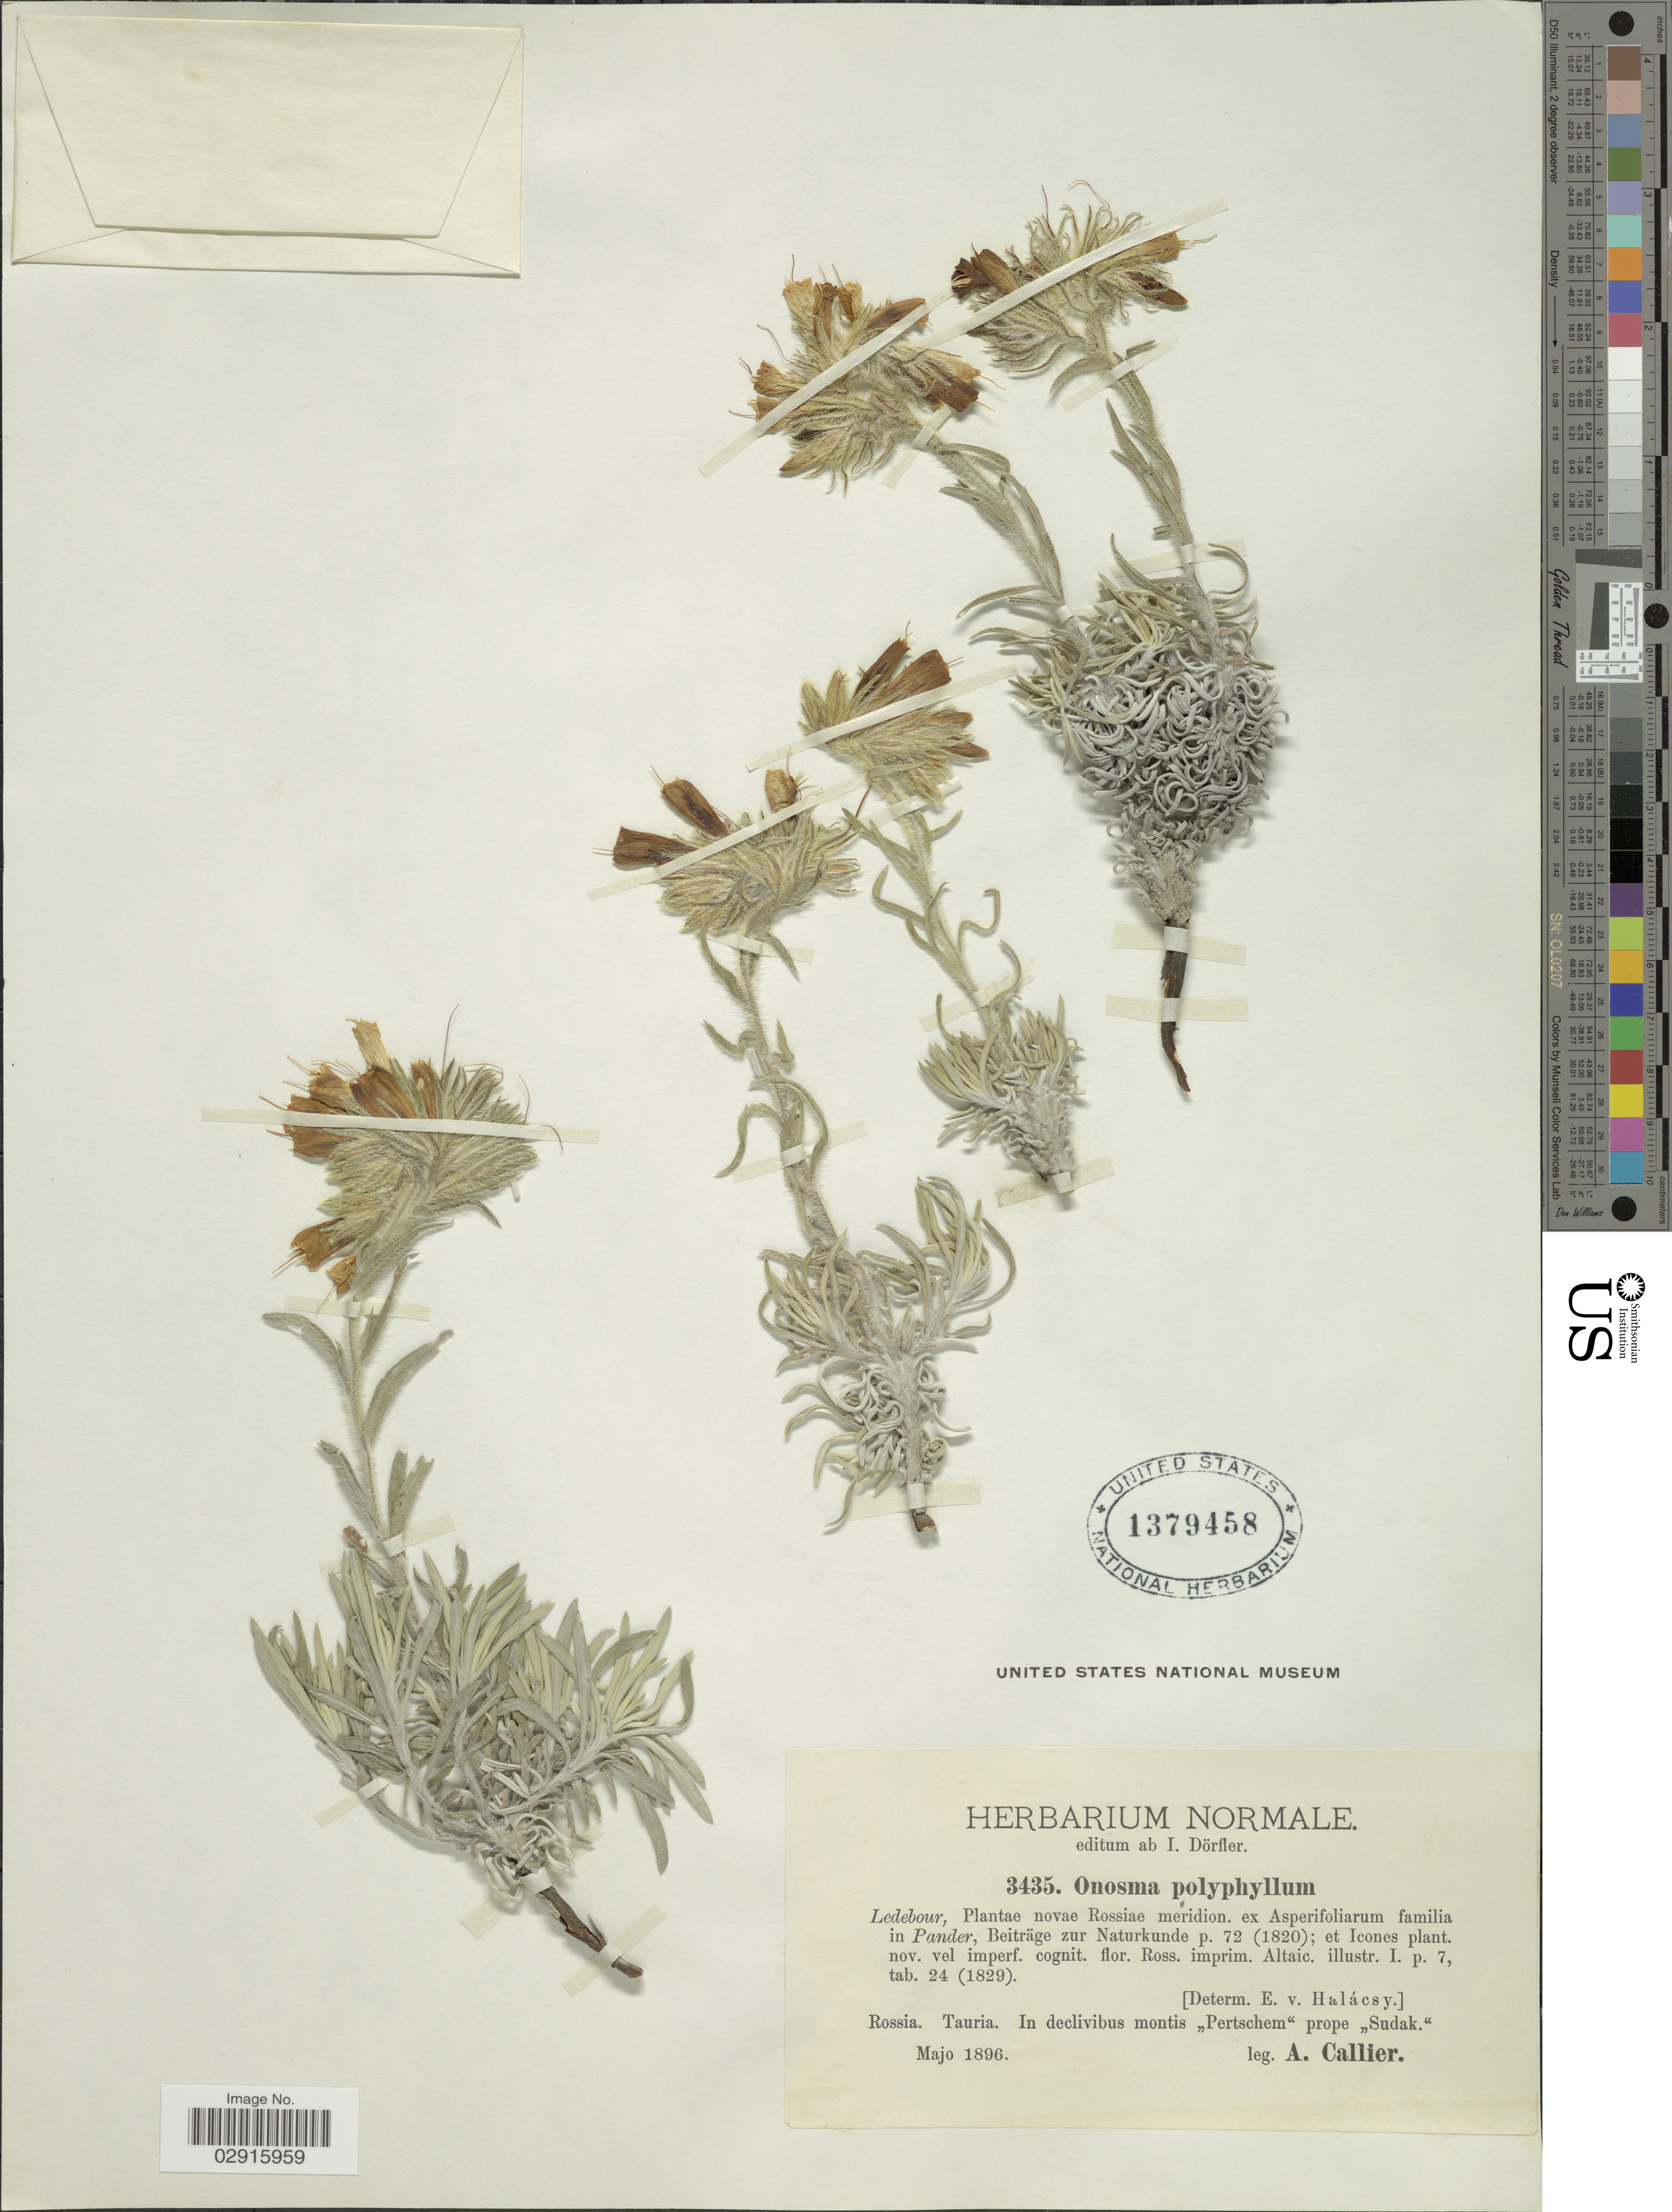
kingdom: Plantae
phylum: Tracheophyta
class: Magnoliopsida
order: Boraginales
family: Boraginaceae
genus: Onosma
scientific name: Onosma polyphylla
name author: Ledeb.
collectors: A. Callier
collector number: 3435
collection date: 1896-05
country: Ukraine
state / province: Crimea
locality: Ledebour, Rossia, Tauria, in declivibus montis "Pertschem" prope "Sudak".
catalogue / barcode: US 1379458